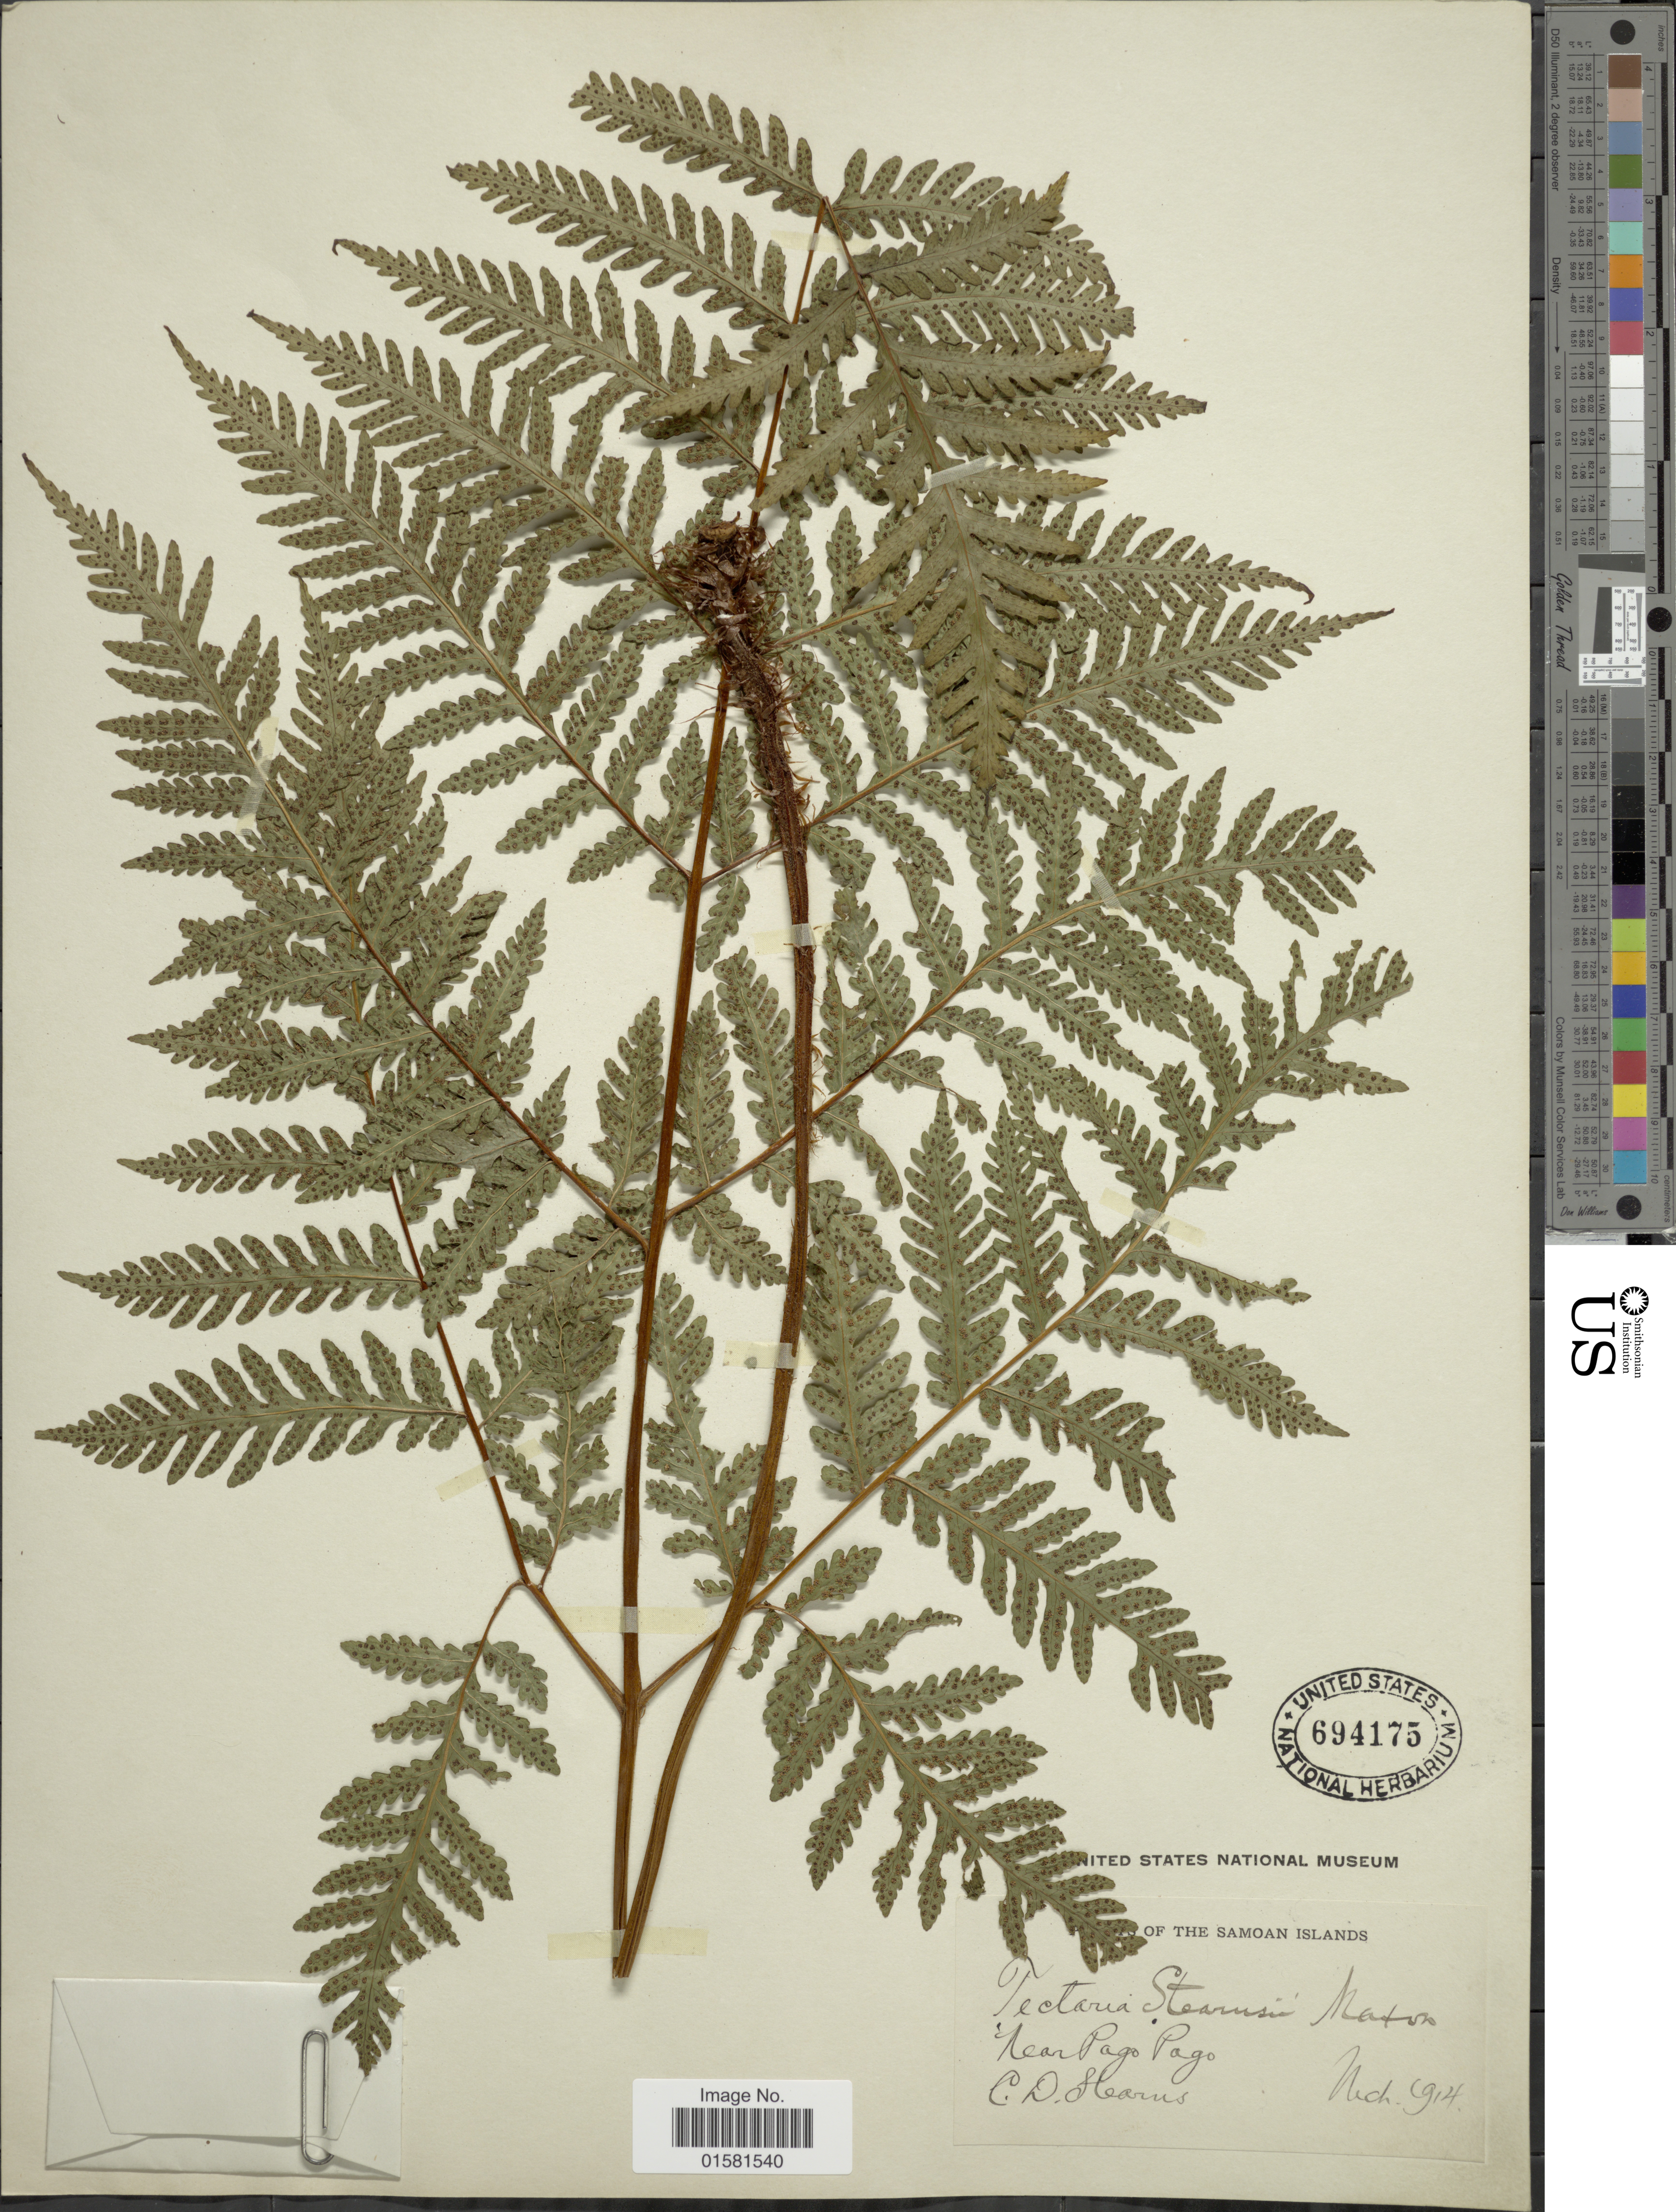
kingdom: Plantae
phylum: Tracheophyta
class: Polypodiopsida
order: Polypodiales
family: Tectariaceae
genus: Tectaria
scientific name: Tectaria stearnsii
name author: Maxon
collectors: C. Stearns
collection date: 1914-03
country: American Samoa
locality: Samoan Islands, near Pago Pago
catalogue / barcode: US 694175